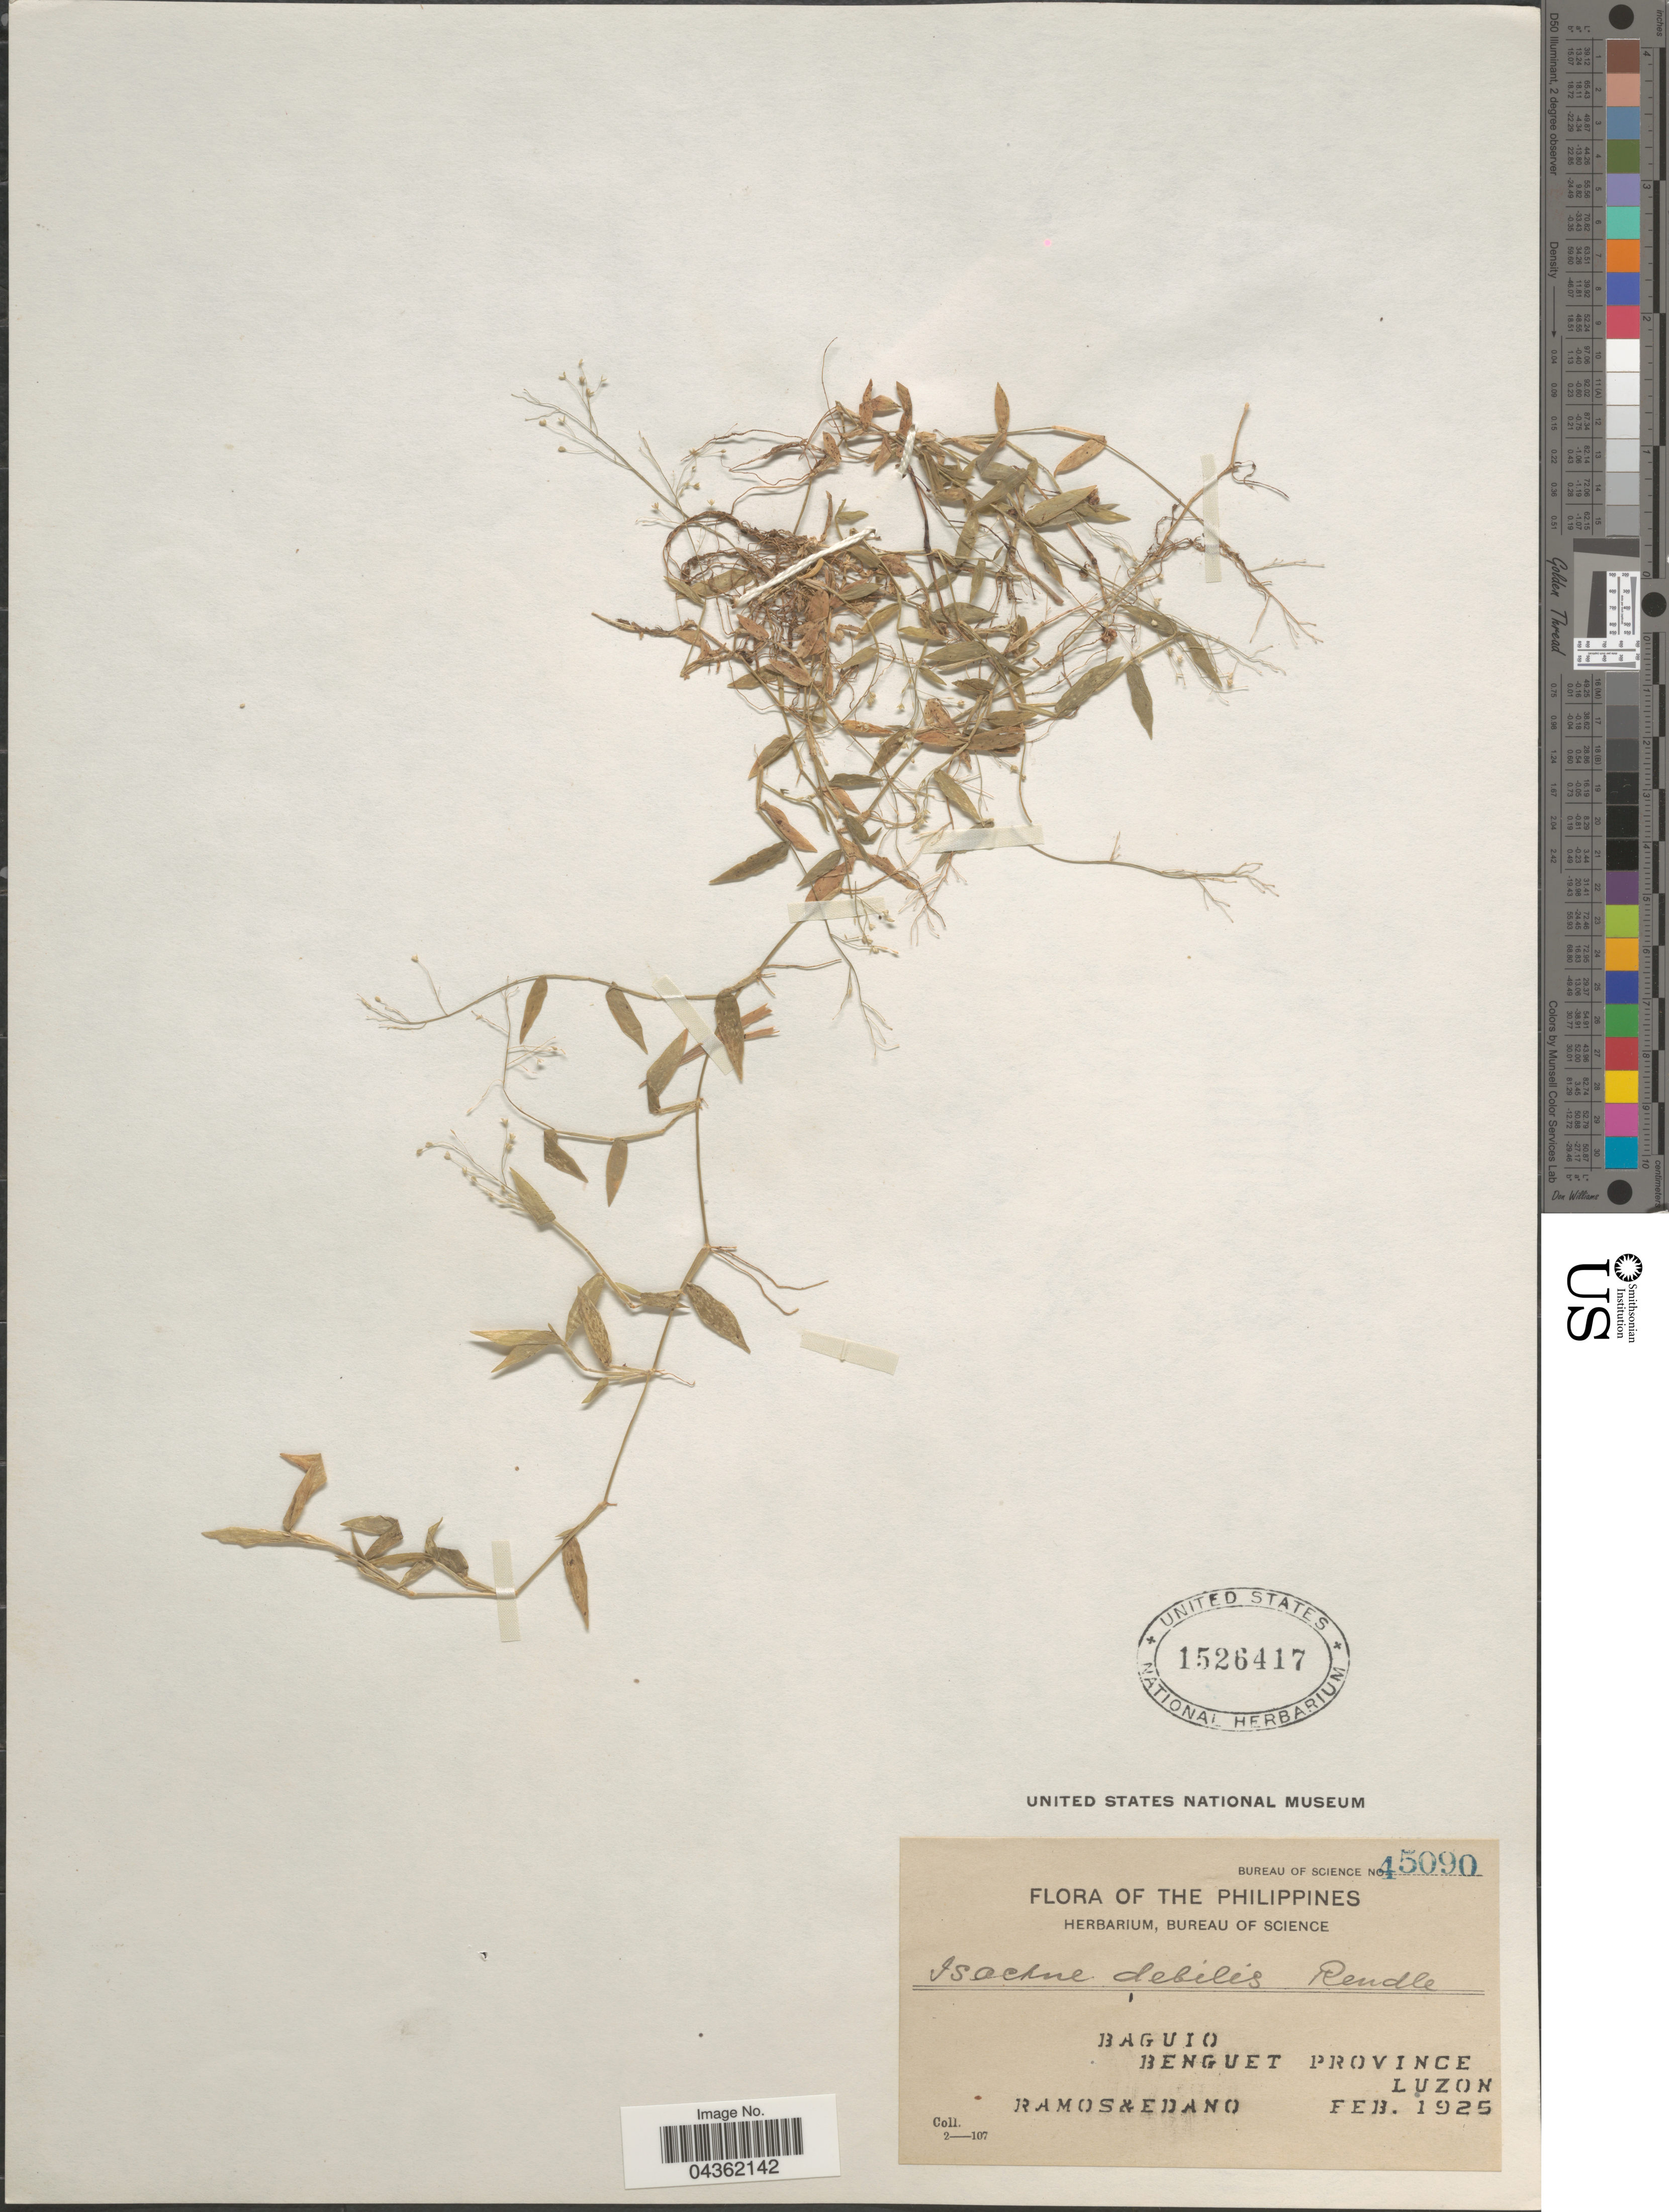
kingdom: Plantae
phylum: Tracheophyta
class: Liliopsida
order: Poales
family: Poaceae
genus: Isachne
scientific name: Isachne myosotis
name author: Nees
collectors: -. Ramos & -. Edano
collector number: Bureau of Science 45090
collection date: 1925-02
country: Philippines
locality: Baguio. Benguet Province. Luzon.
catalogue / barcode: US 1526417